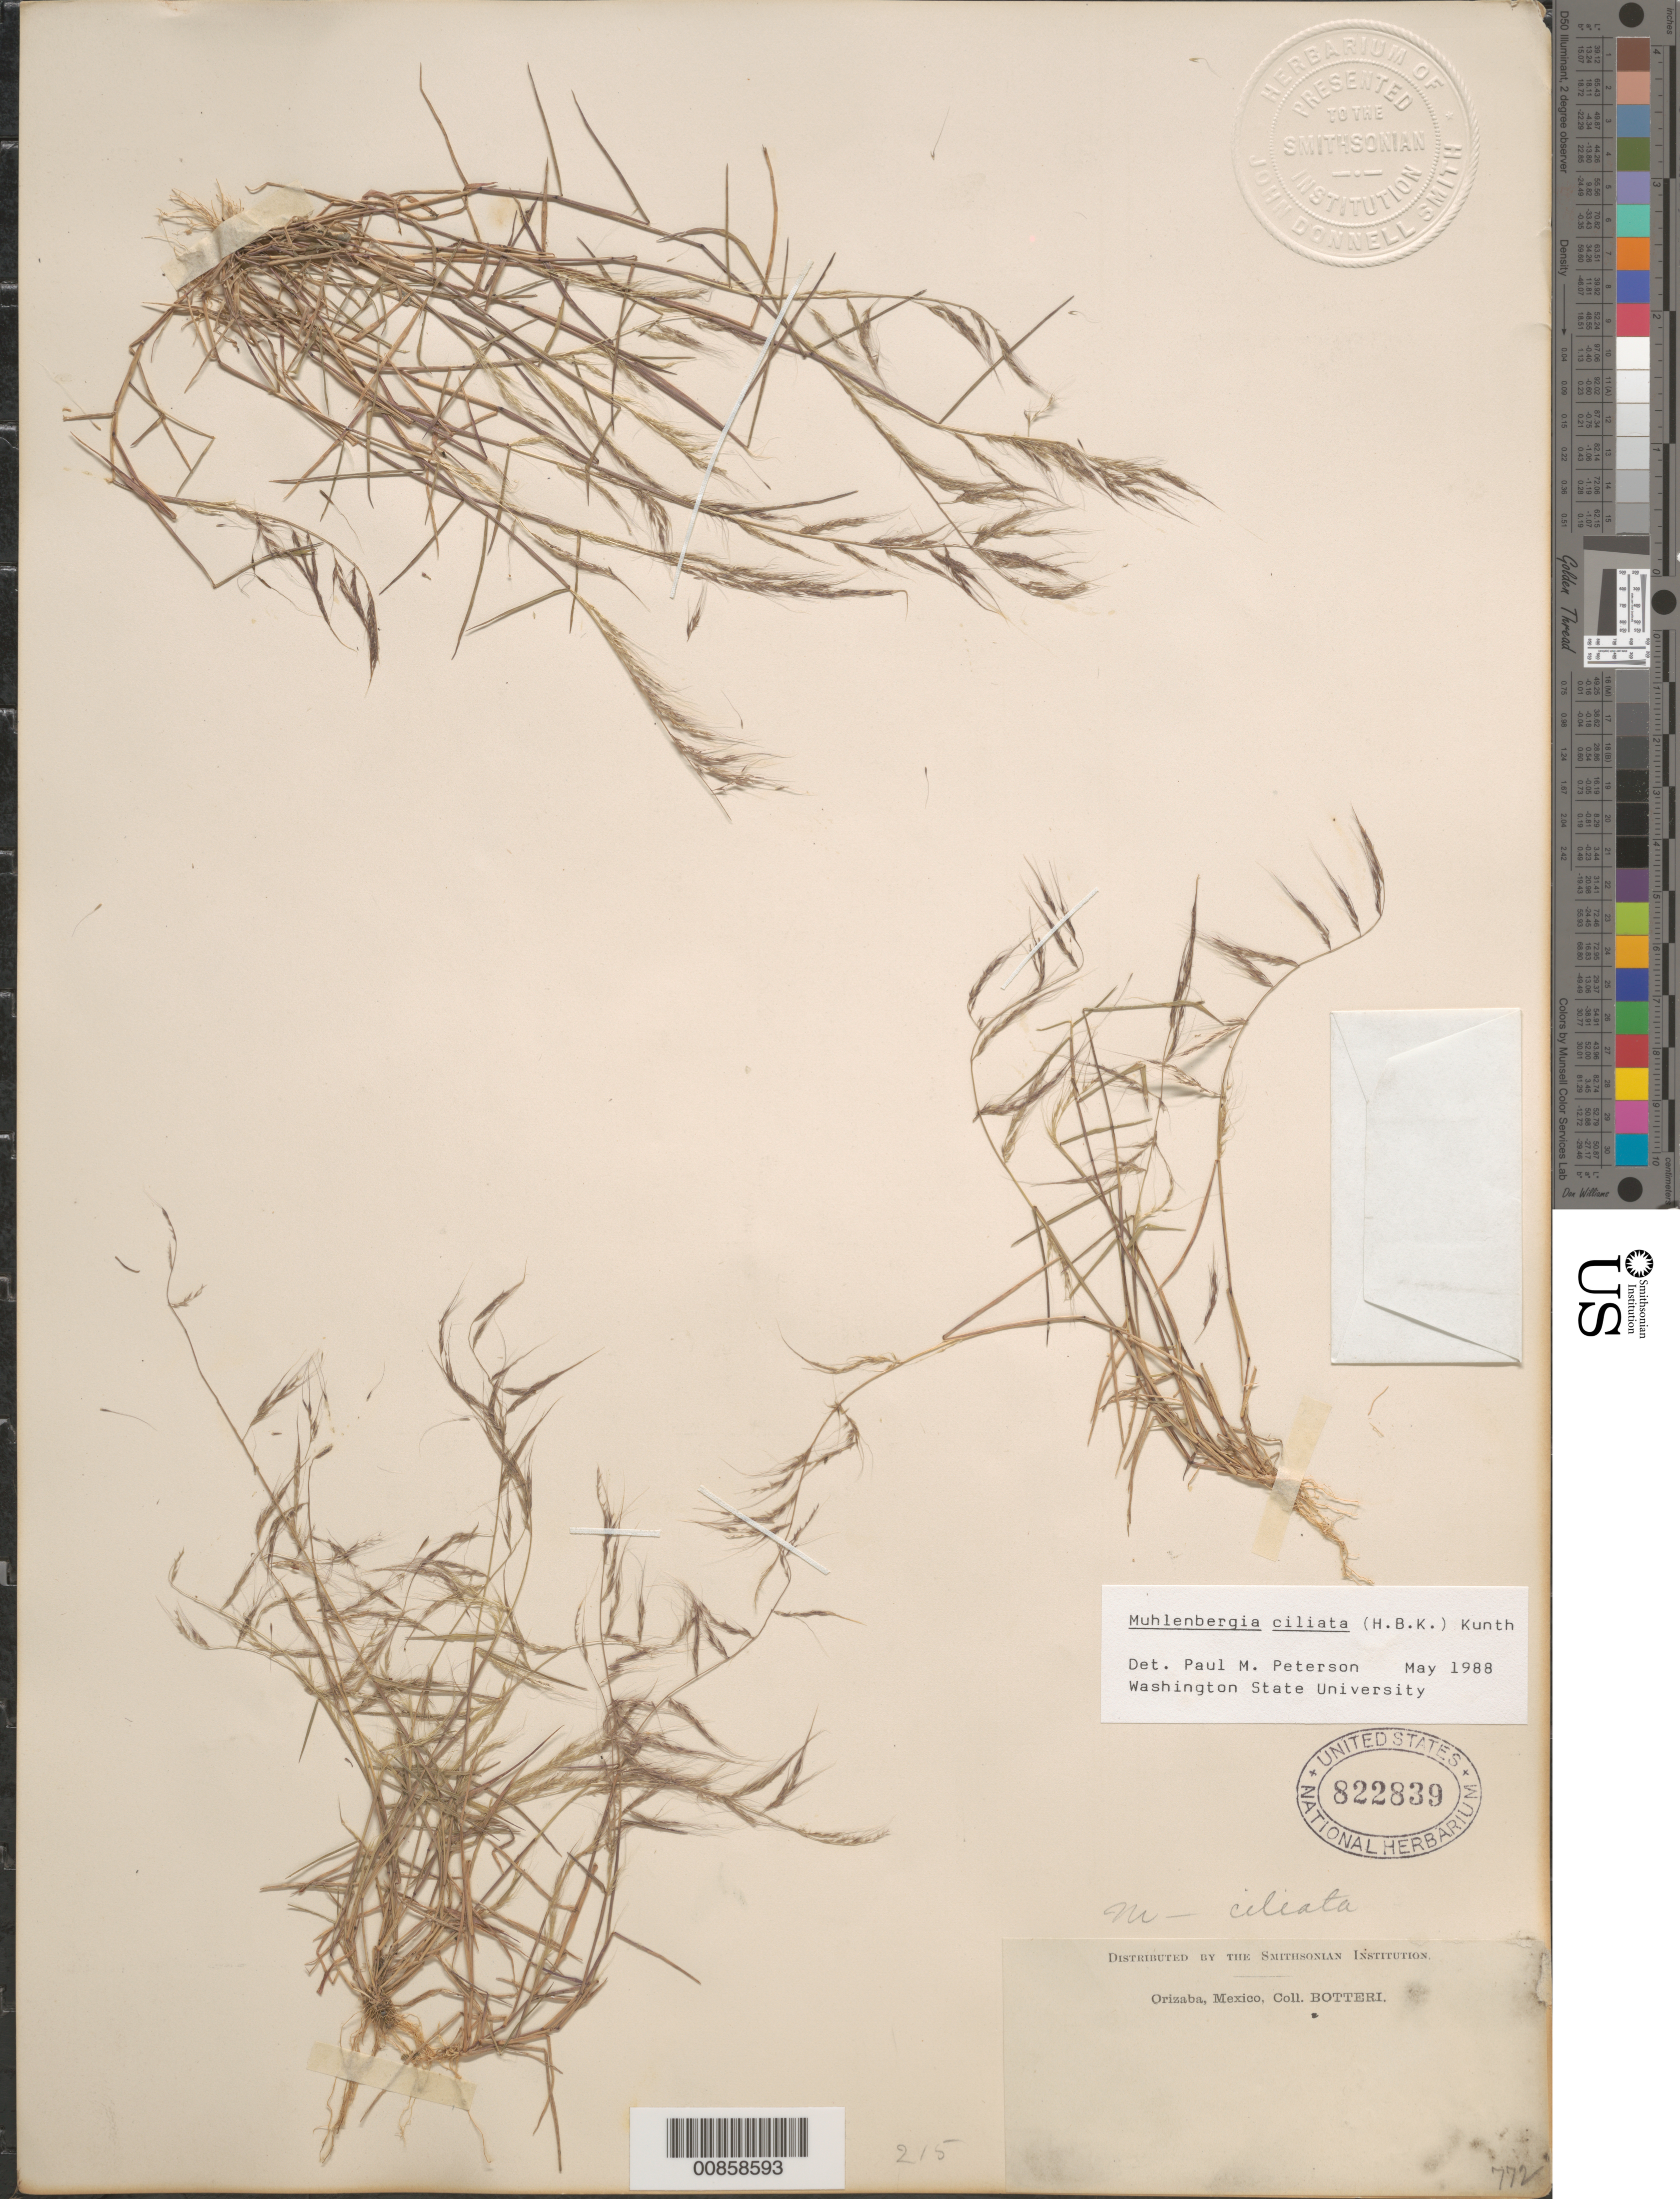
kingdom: Plantae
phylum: Tracheophyta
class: Liliopsida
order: Poales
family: Poaceae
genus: Muhlenbergia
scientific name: Muhlenbergia ciliata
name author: (Kunth) Trin.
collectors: M. Botteri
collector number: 772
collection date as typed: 1887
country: Mexico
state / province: Veracruz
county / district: Orizaba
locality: Orizaba, mpio. Orizaba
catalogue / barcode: US 822839